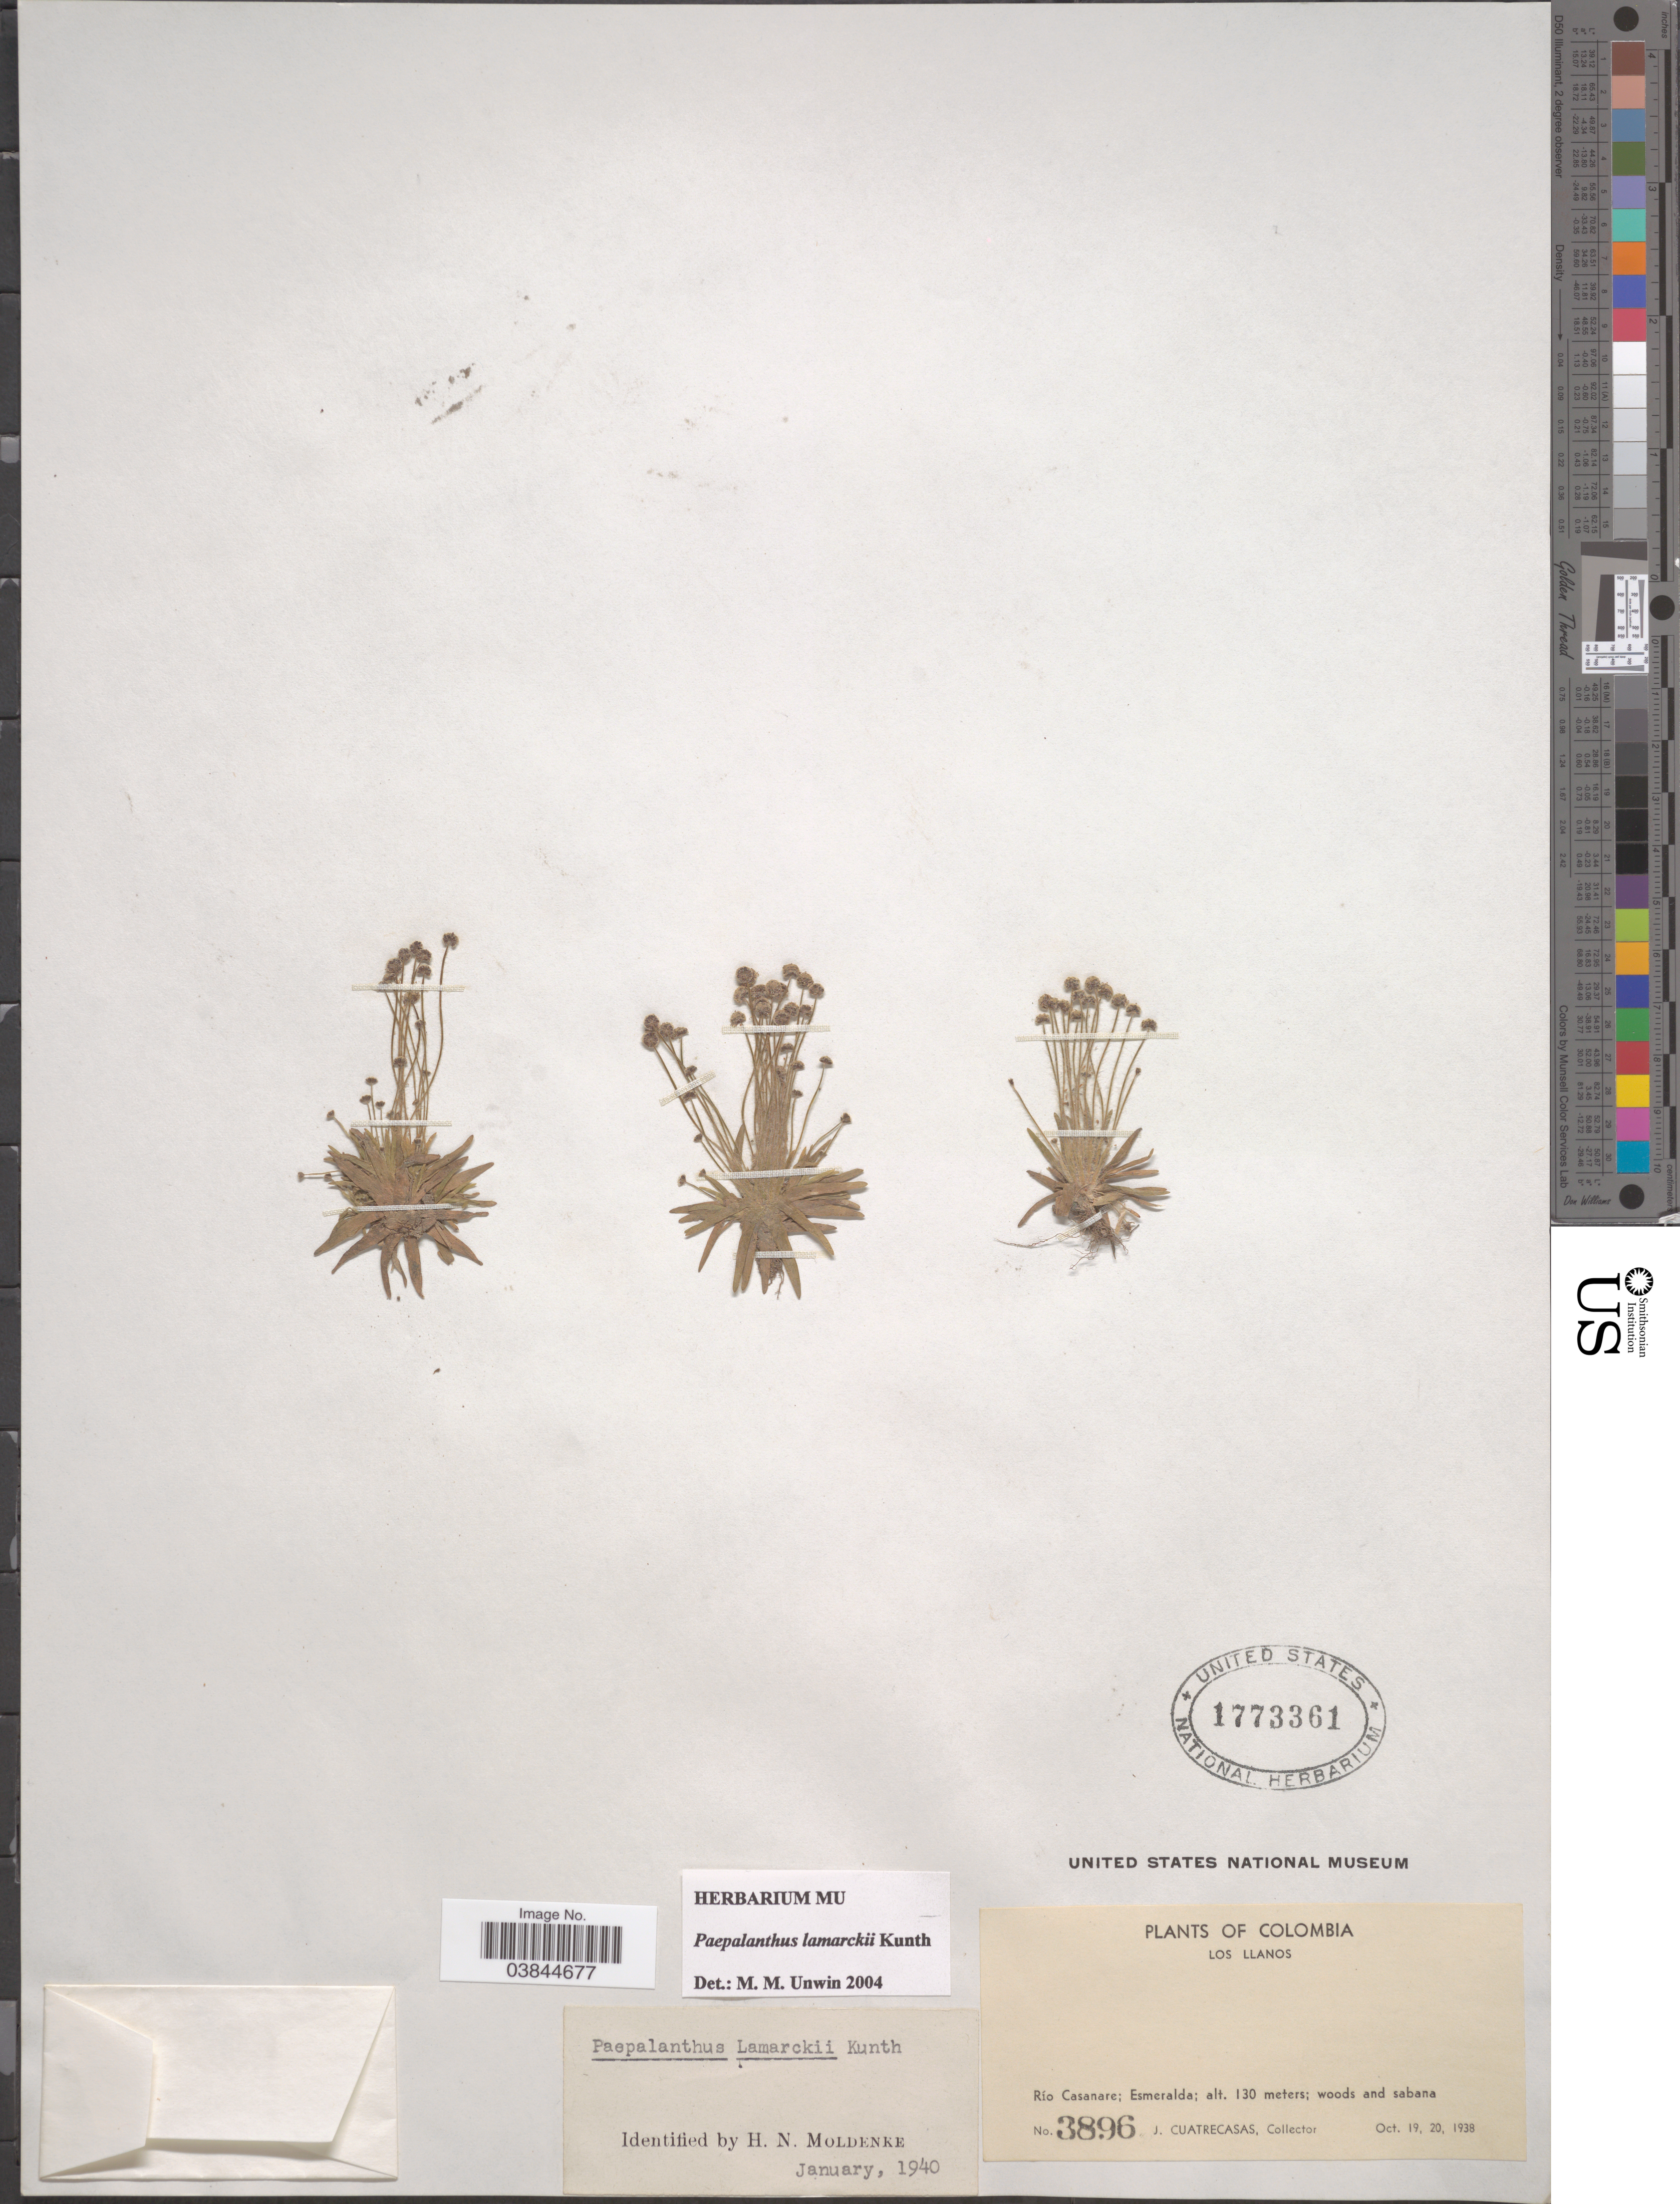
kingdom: Plantae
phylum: Tracheophyta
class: Liliopsida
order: Poales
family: Eriocaulaceae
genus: Paepalanthus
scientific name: Paepalanthus lamarckii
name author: Kunth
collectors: J. Cuatrecasas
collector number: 3896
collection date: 1938-10-19/1938-10-20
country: Colombia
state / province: Casanare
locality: Los Llanos. Río Casanare; Esmeralda.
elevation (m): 130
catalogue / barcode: US 1773361